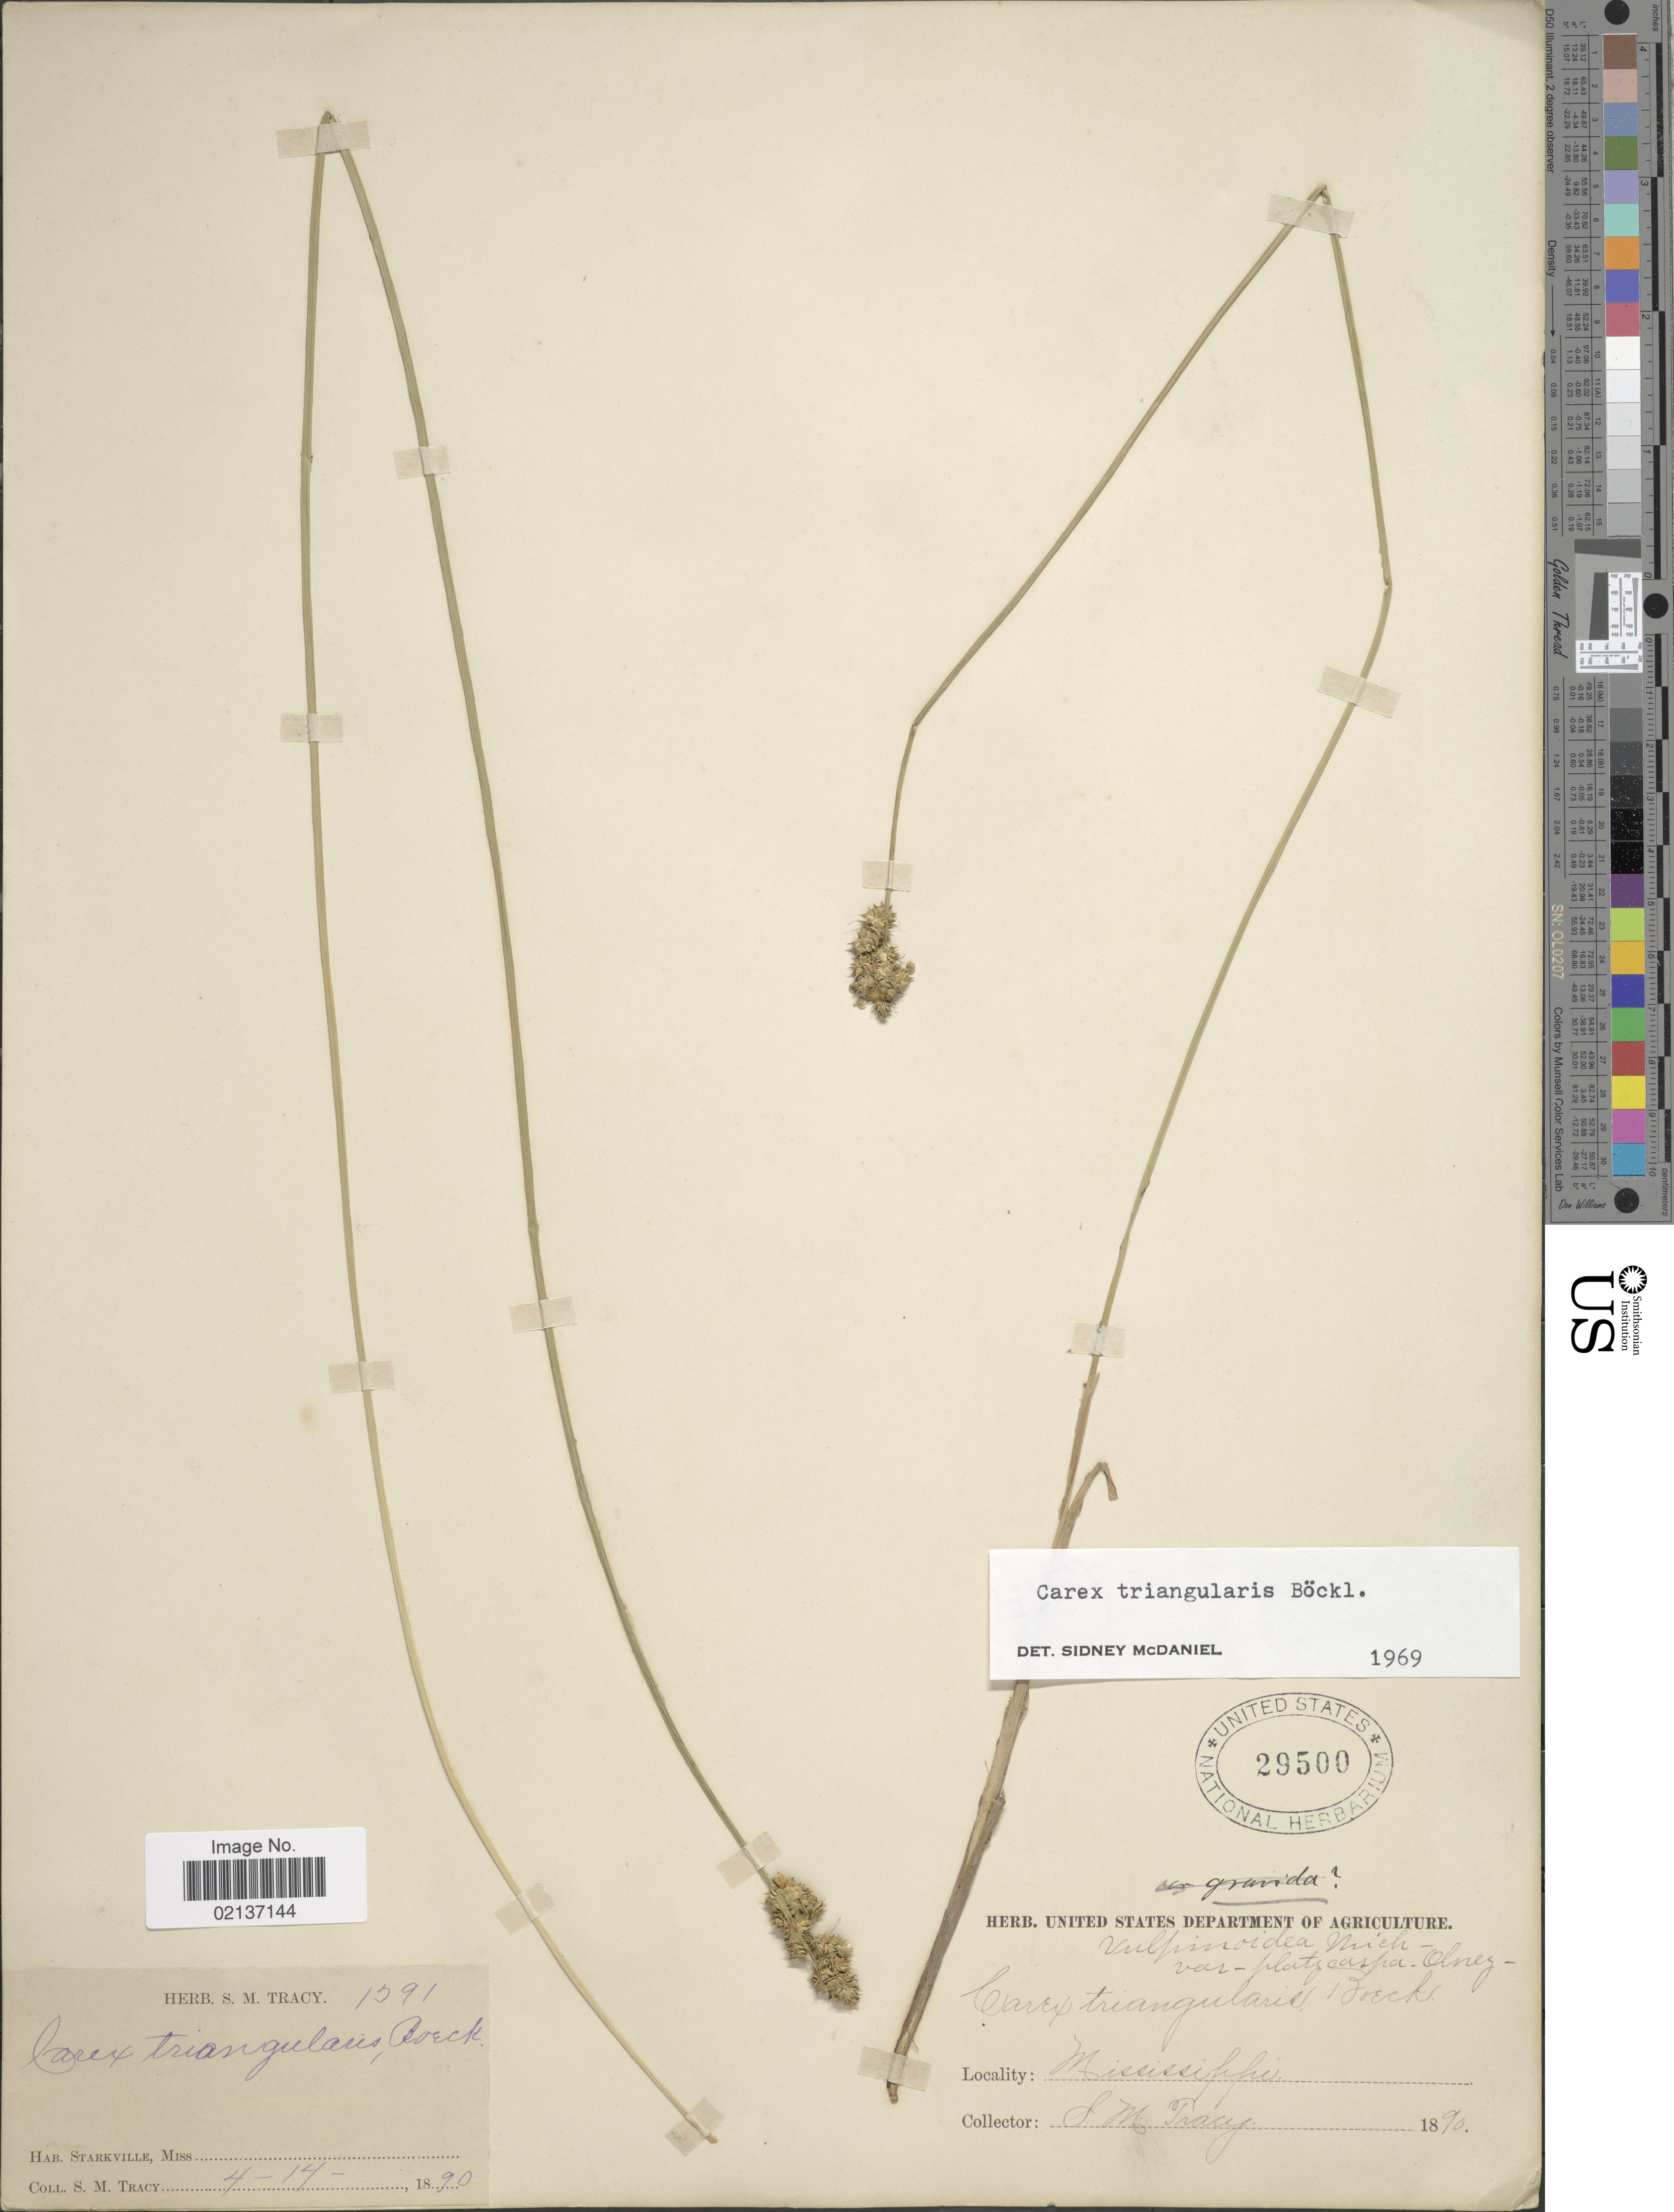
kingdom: Plantae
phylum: Tracheophyta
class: Liliopsida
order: Poales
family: Cyperaceae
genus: Carex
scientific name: Carex triangularis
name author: Boeckeler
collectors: S. M. Tracy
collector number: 1391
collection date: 1890-04-14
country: United States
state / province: Mississippi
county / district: Oktibbeha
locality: Starkville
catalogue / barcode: US 29500